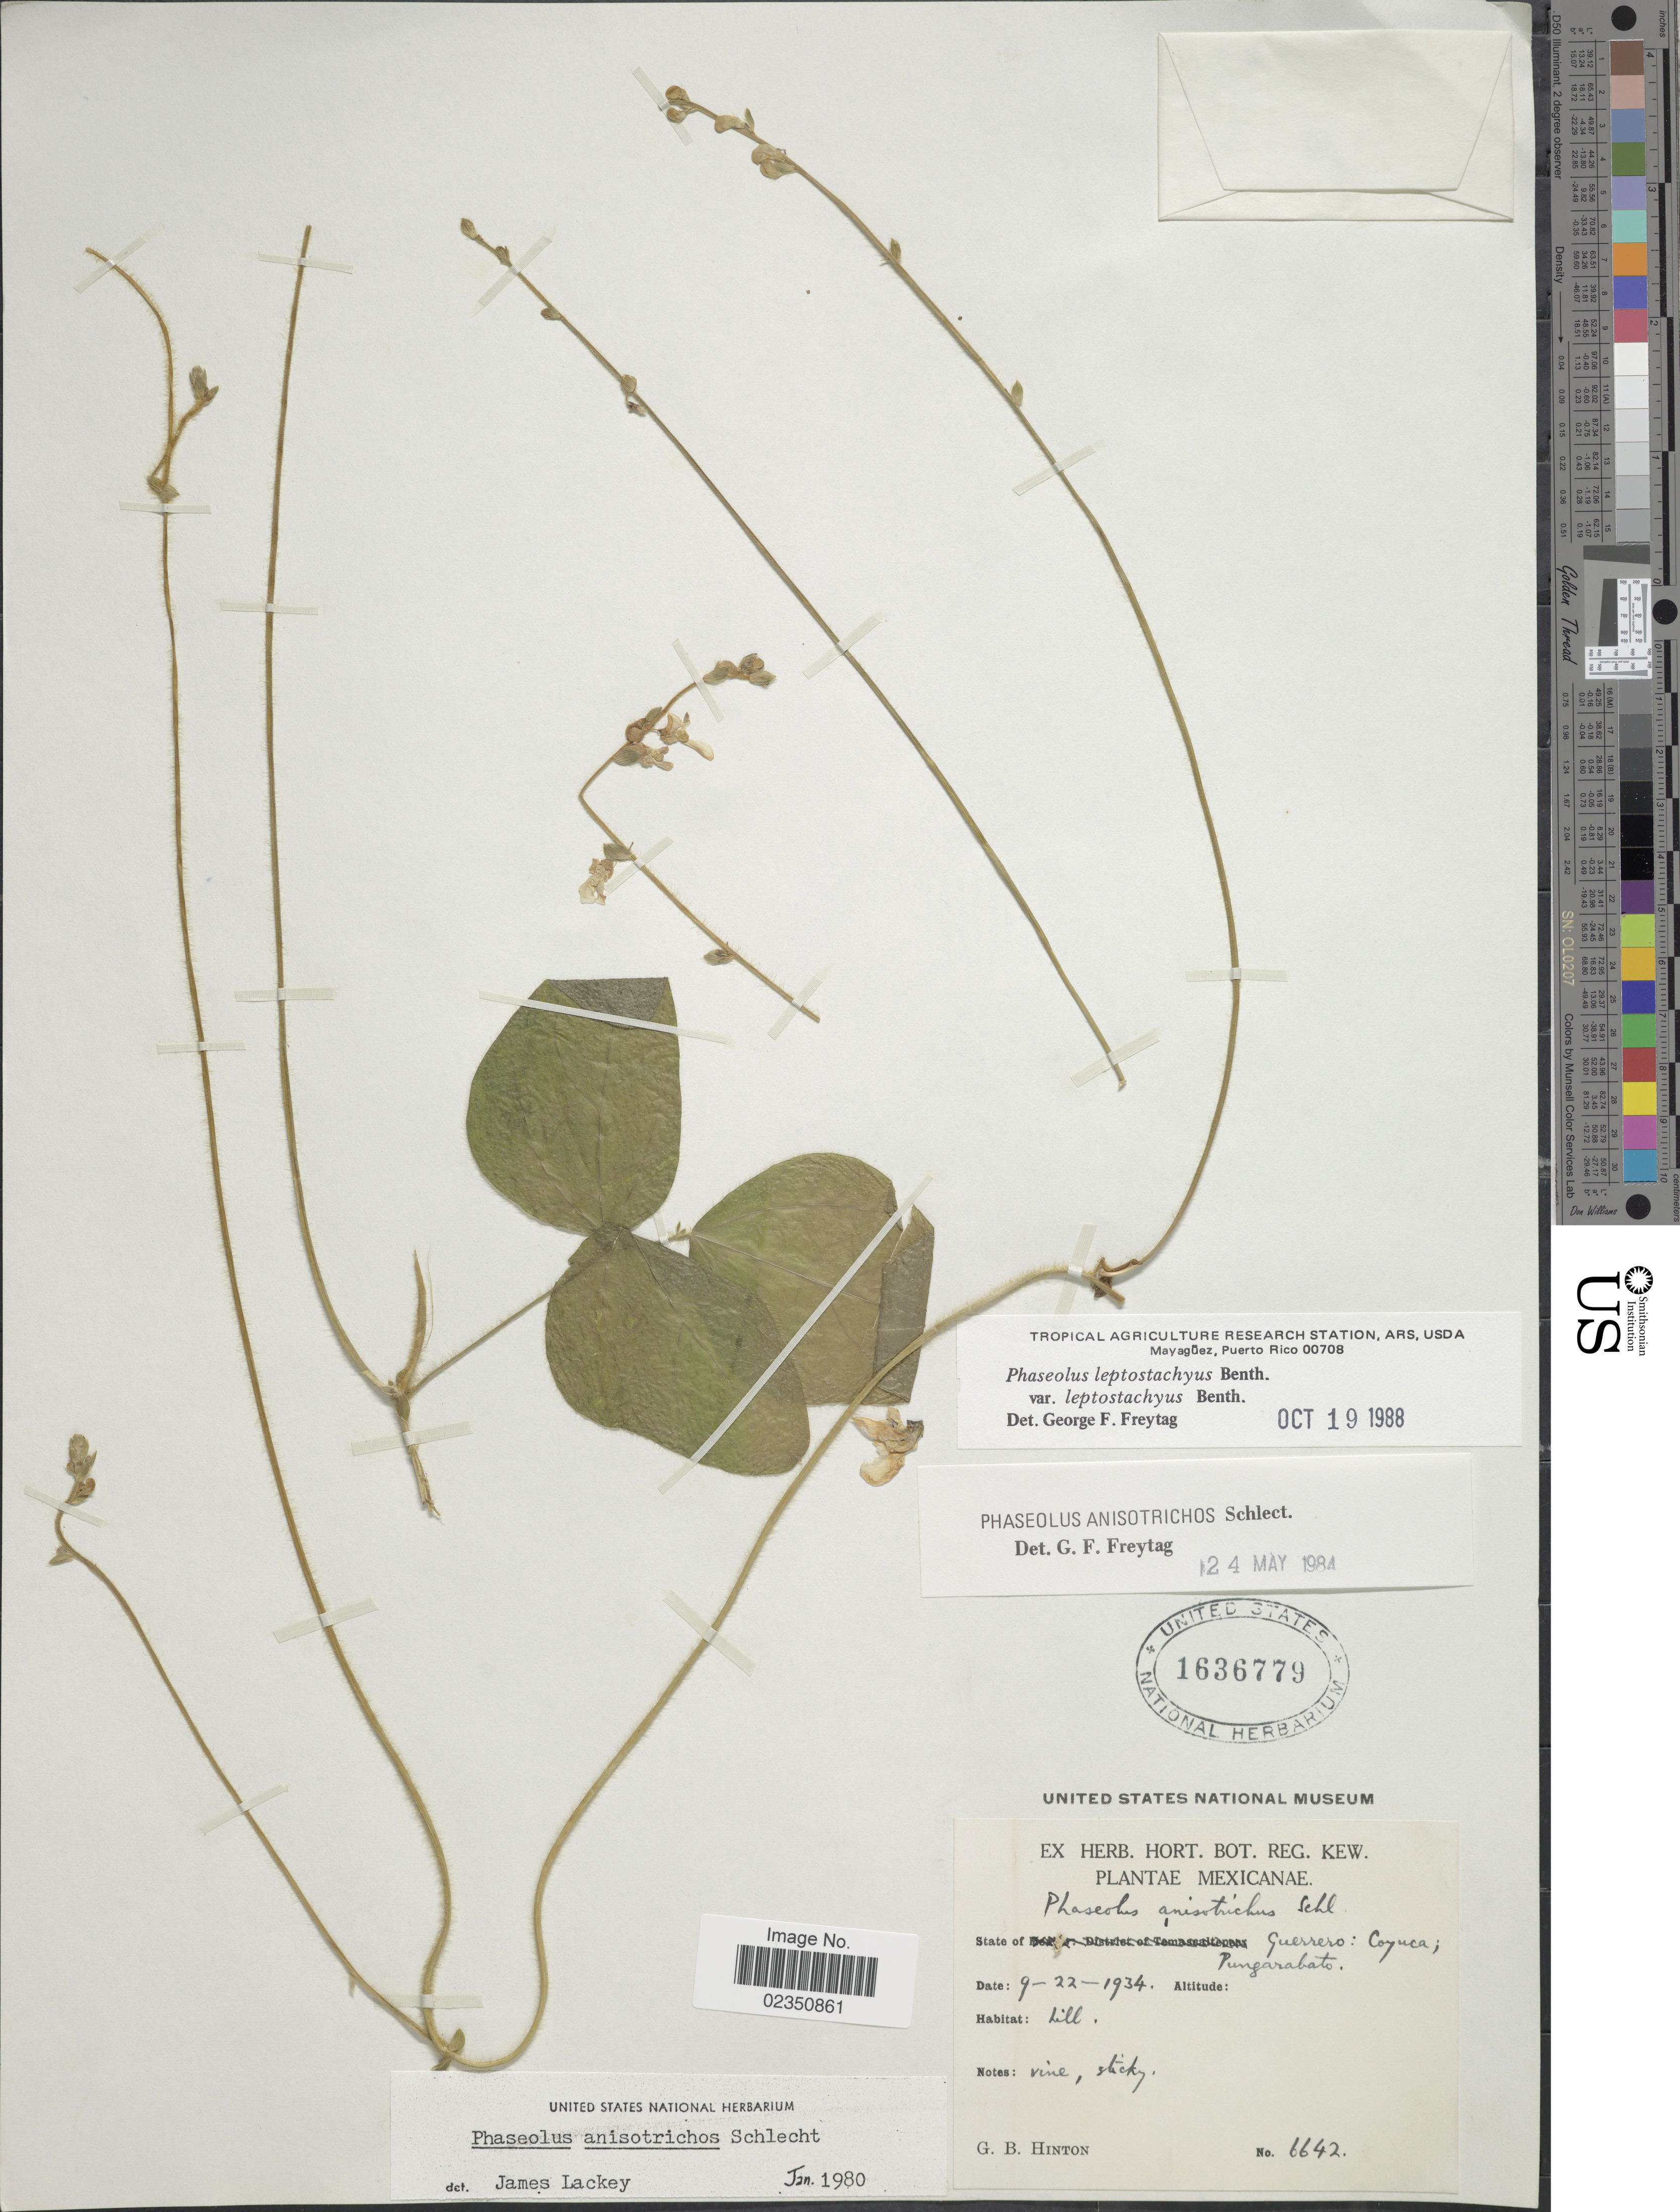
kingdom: Plantae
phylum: Tracheophyta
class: Magnoliopsida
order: Fabales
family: Fabaceae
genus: Phaseolus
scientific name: Phaseolus leptostachyus var. leptostachyus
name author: Benth.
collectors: G. B. Hinton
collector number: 6642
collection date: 1934-09-22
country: Mexico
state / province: Guerrero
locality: Coyuca; Pungarabato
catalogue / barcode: US 1636779